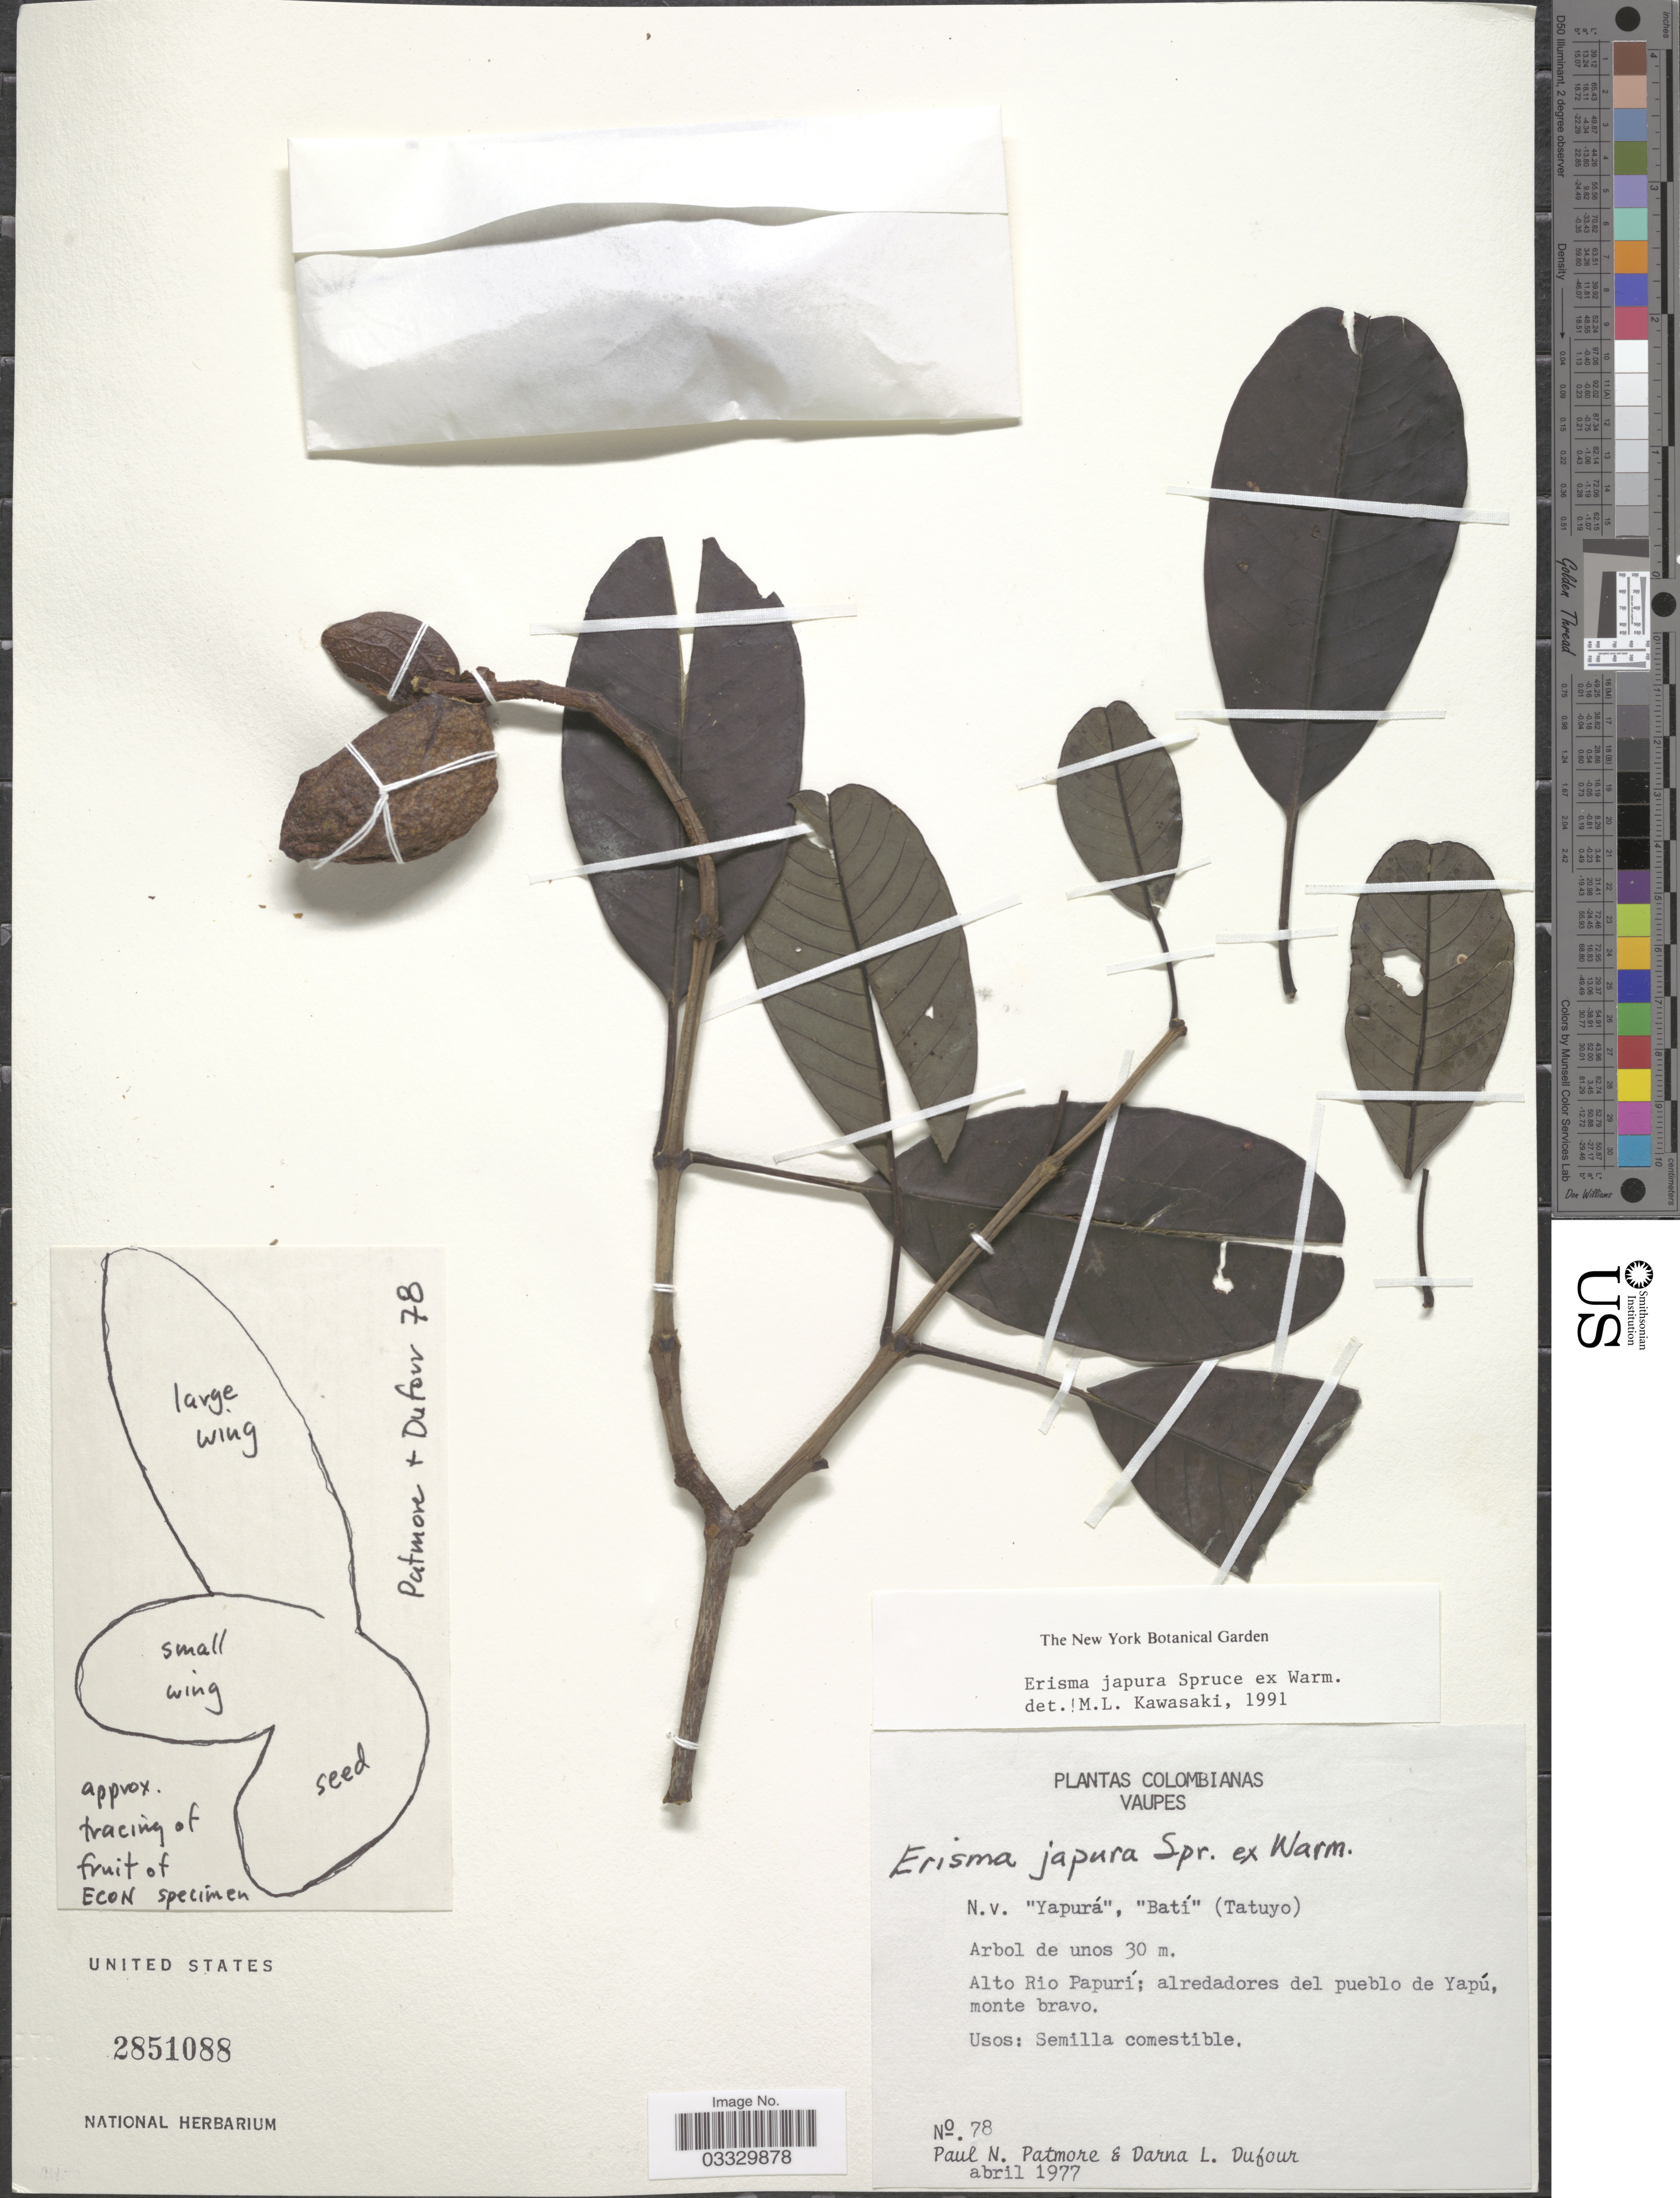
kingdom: Plantae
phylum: Tracheophyta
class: Magnoliopsida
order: Myrtales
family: Vochysiaceae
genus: Erisma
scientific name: Erisma japura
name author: Spruce ex Warm. in Mart.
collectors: P. Patmore & D. Dufour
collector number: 78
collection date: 1977-04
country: Colombia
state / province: Vaupés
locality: Alto Rio Papurí; alredadores del pueblo de Yapú, monte bravo.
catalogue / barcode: US 2851088